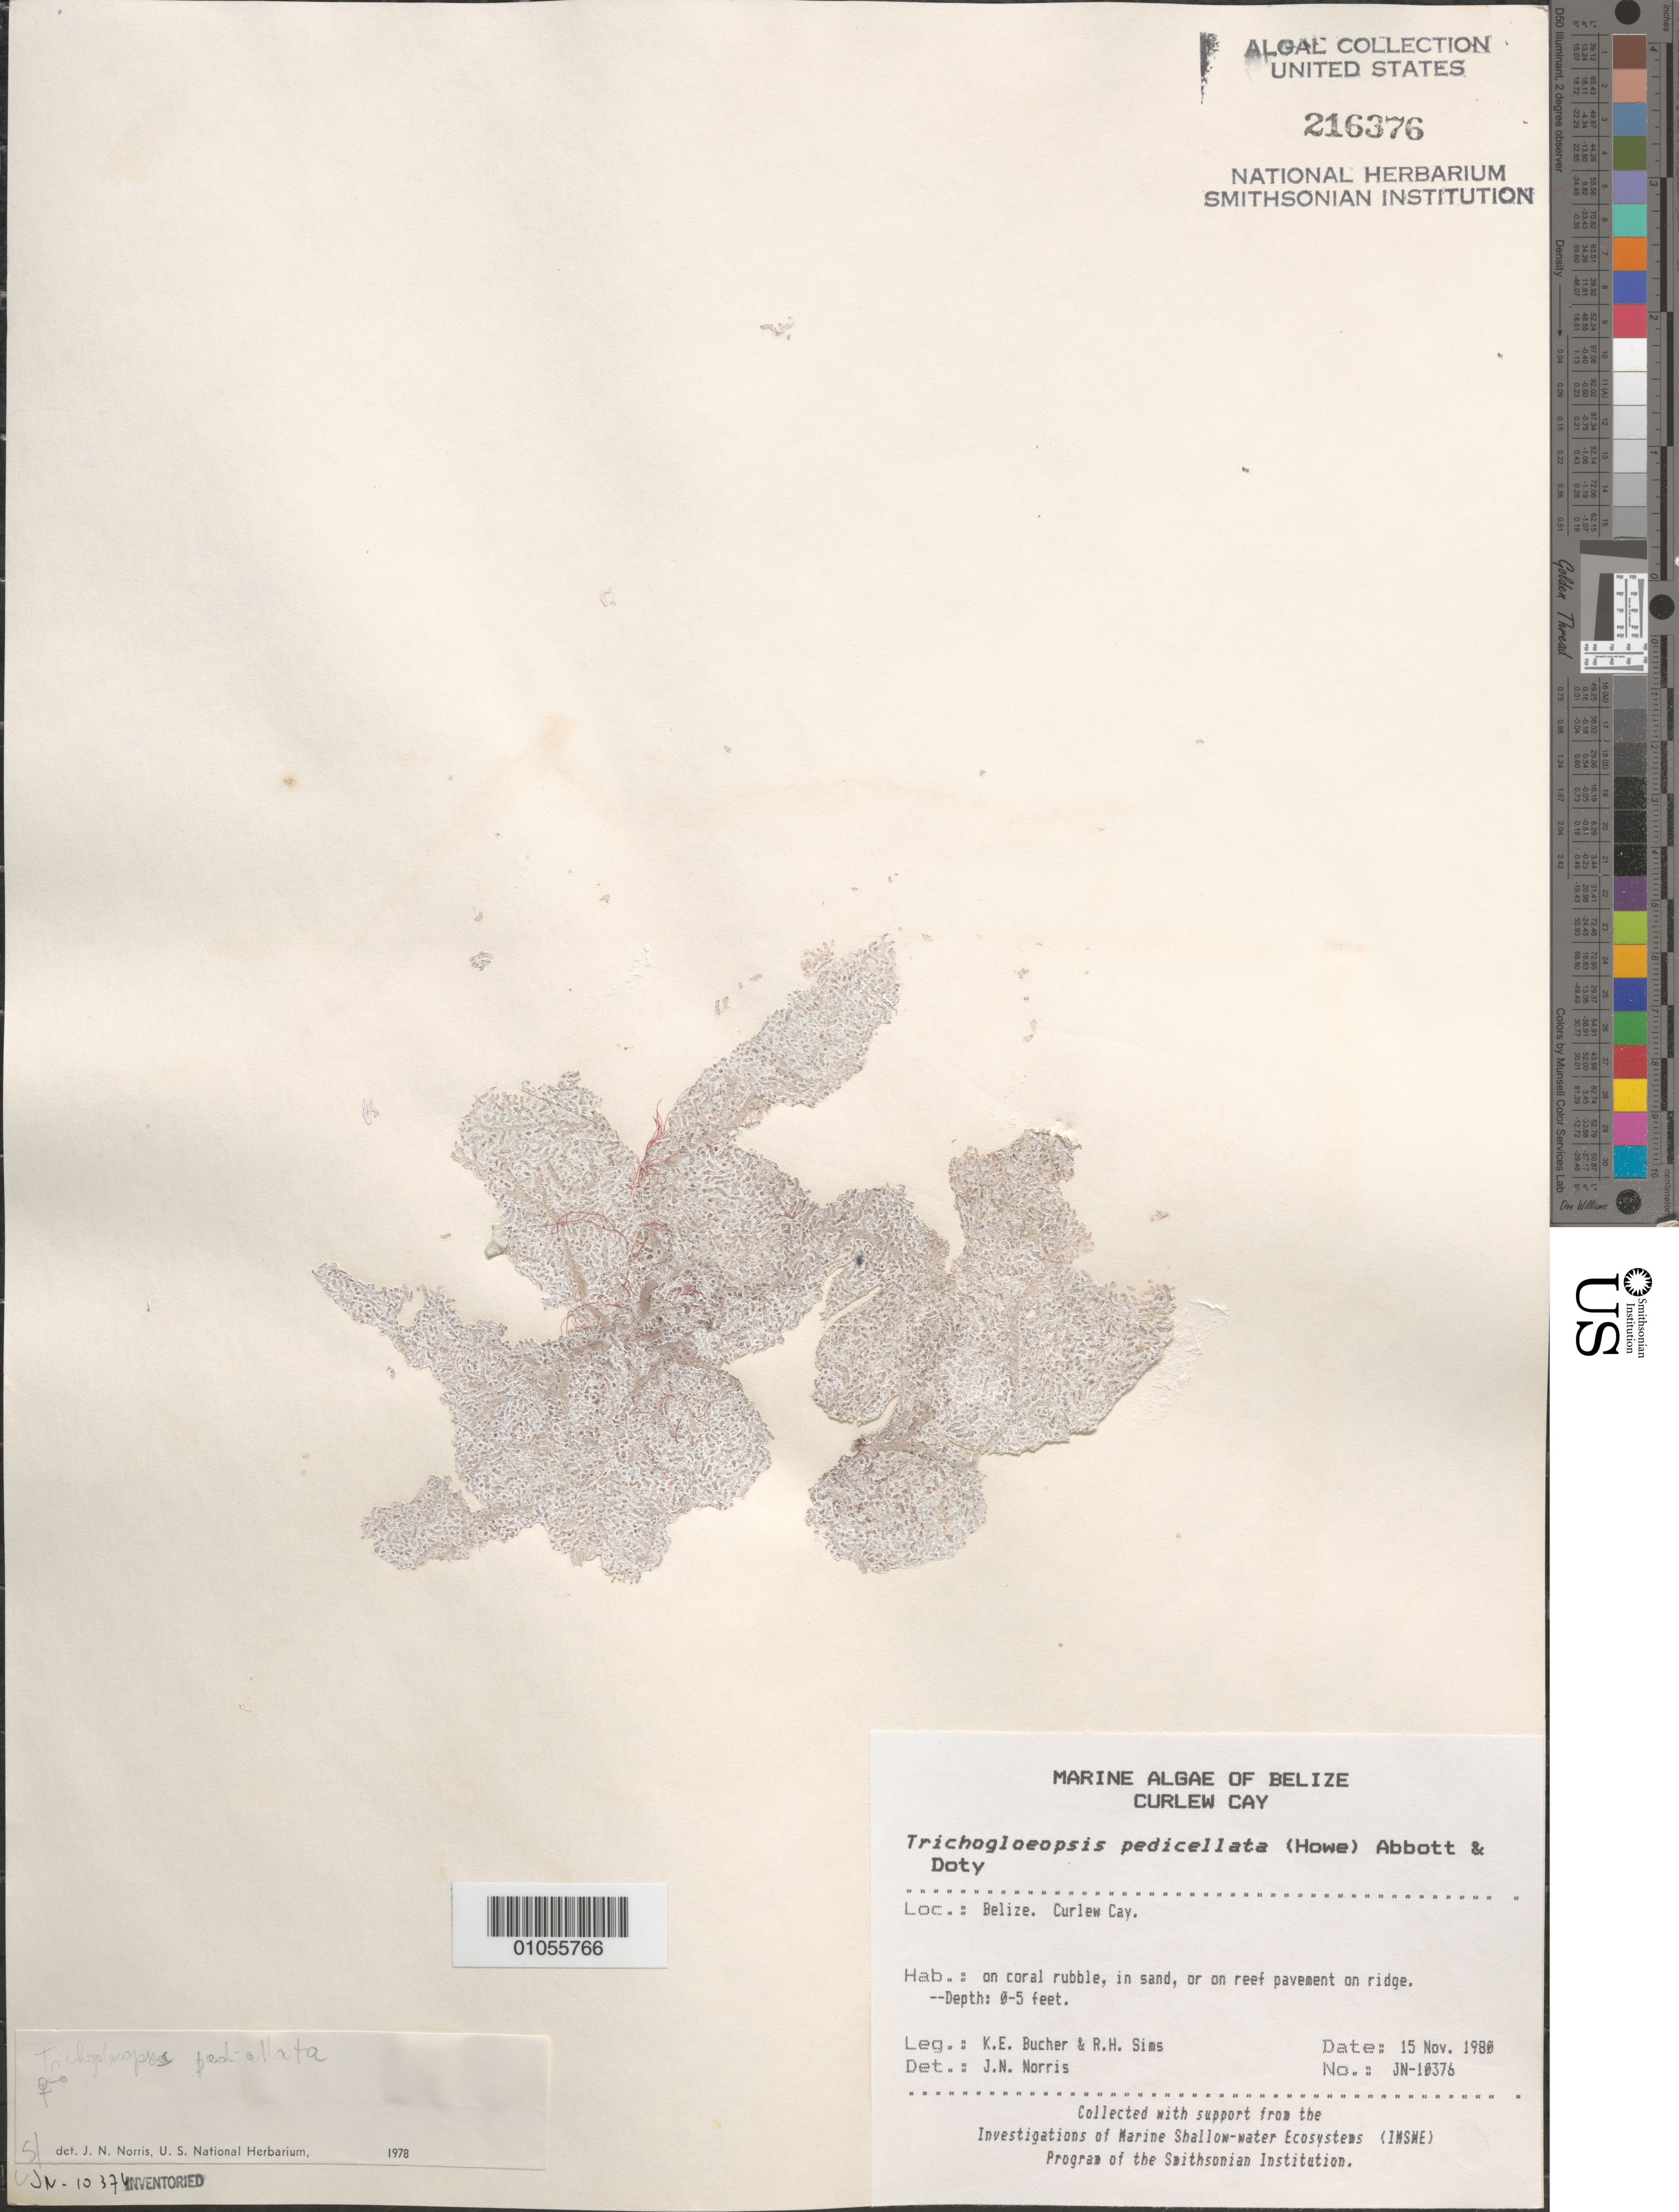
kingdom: Plantae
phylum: Rhodophyta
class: Florideophyceae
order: Nemaliales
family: Liagoraceae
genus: Trichogloeopsis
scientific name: Trichogloeopsis pedicellata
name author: (M. Howe in Britton & Millsp.) I.A. Abbott & Doty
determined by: Norris, James N.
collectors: K. E. Bucher & R. H. Sims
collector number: JN-10376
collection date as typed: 15 Nov 1980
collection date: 1980-11-15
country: Belize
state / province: Stann Creek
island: Curlew Cay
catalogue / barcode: US 216376